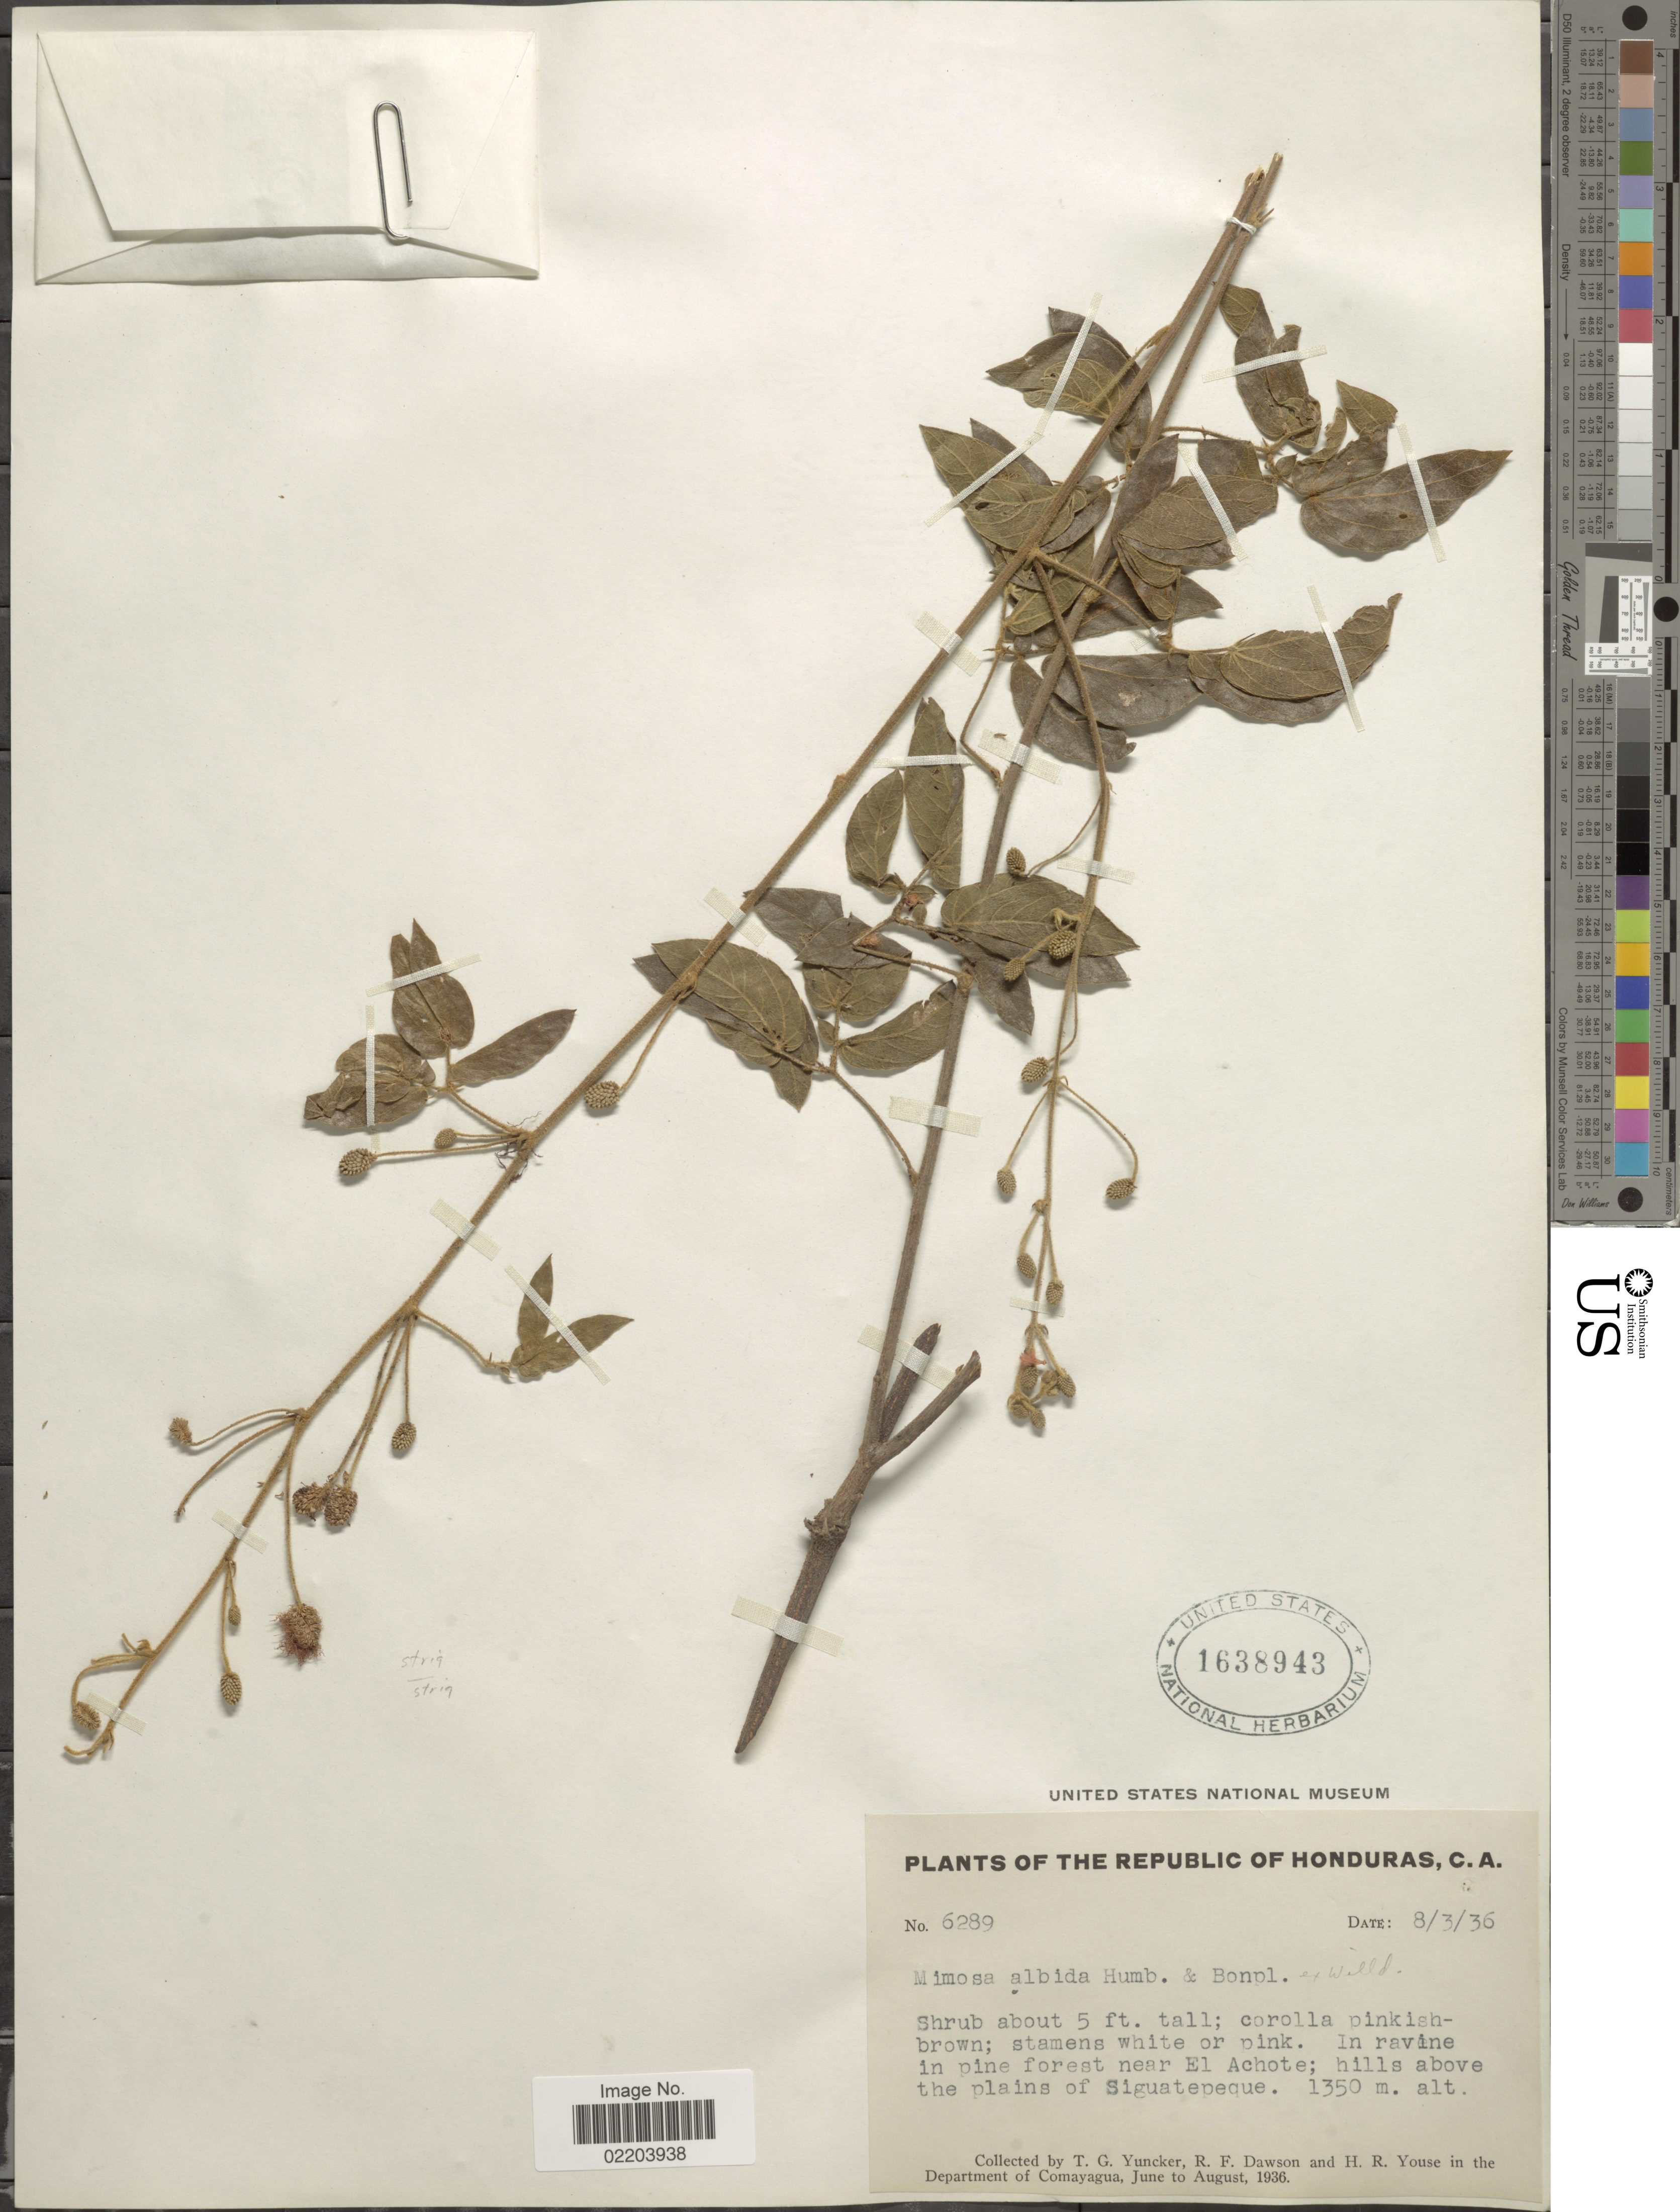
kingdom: Plantae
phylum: Tracheophyta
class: Magnoliopsida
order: Fabales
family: Fabaceae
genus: Mimosa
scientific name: Mimosa albida var. strigosa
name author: (Willd.) B.L. Rob.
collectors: T. G. Yuncker & R. F. Dawson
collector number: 6289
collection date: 1936-03-08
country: Honduras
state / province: Comayagua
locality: In ravine in pine forest near El Achote; hills above the plains of Siguatepeque. In the Department of Comayagua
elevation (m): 1350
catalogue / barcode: US 1638943